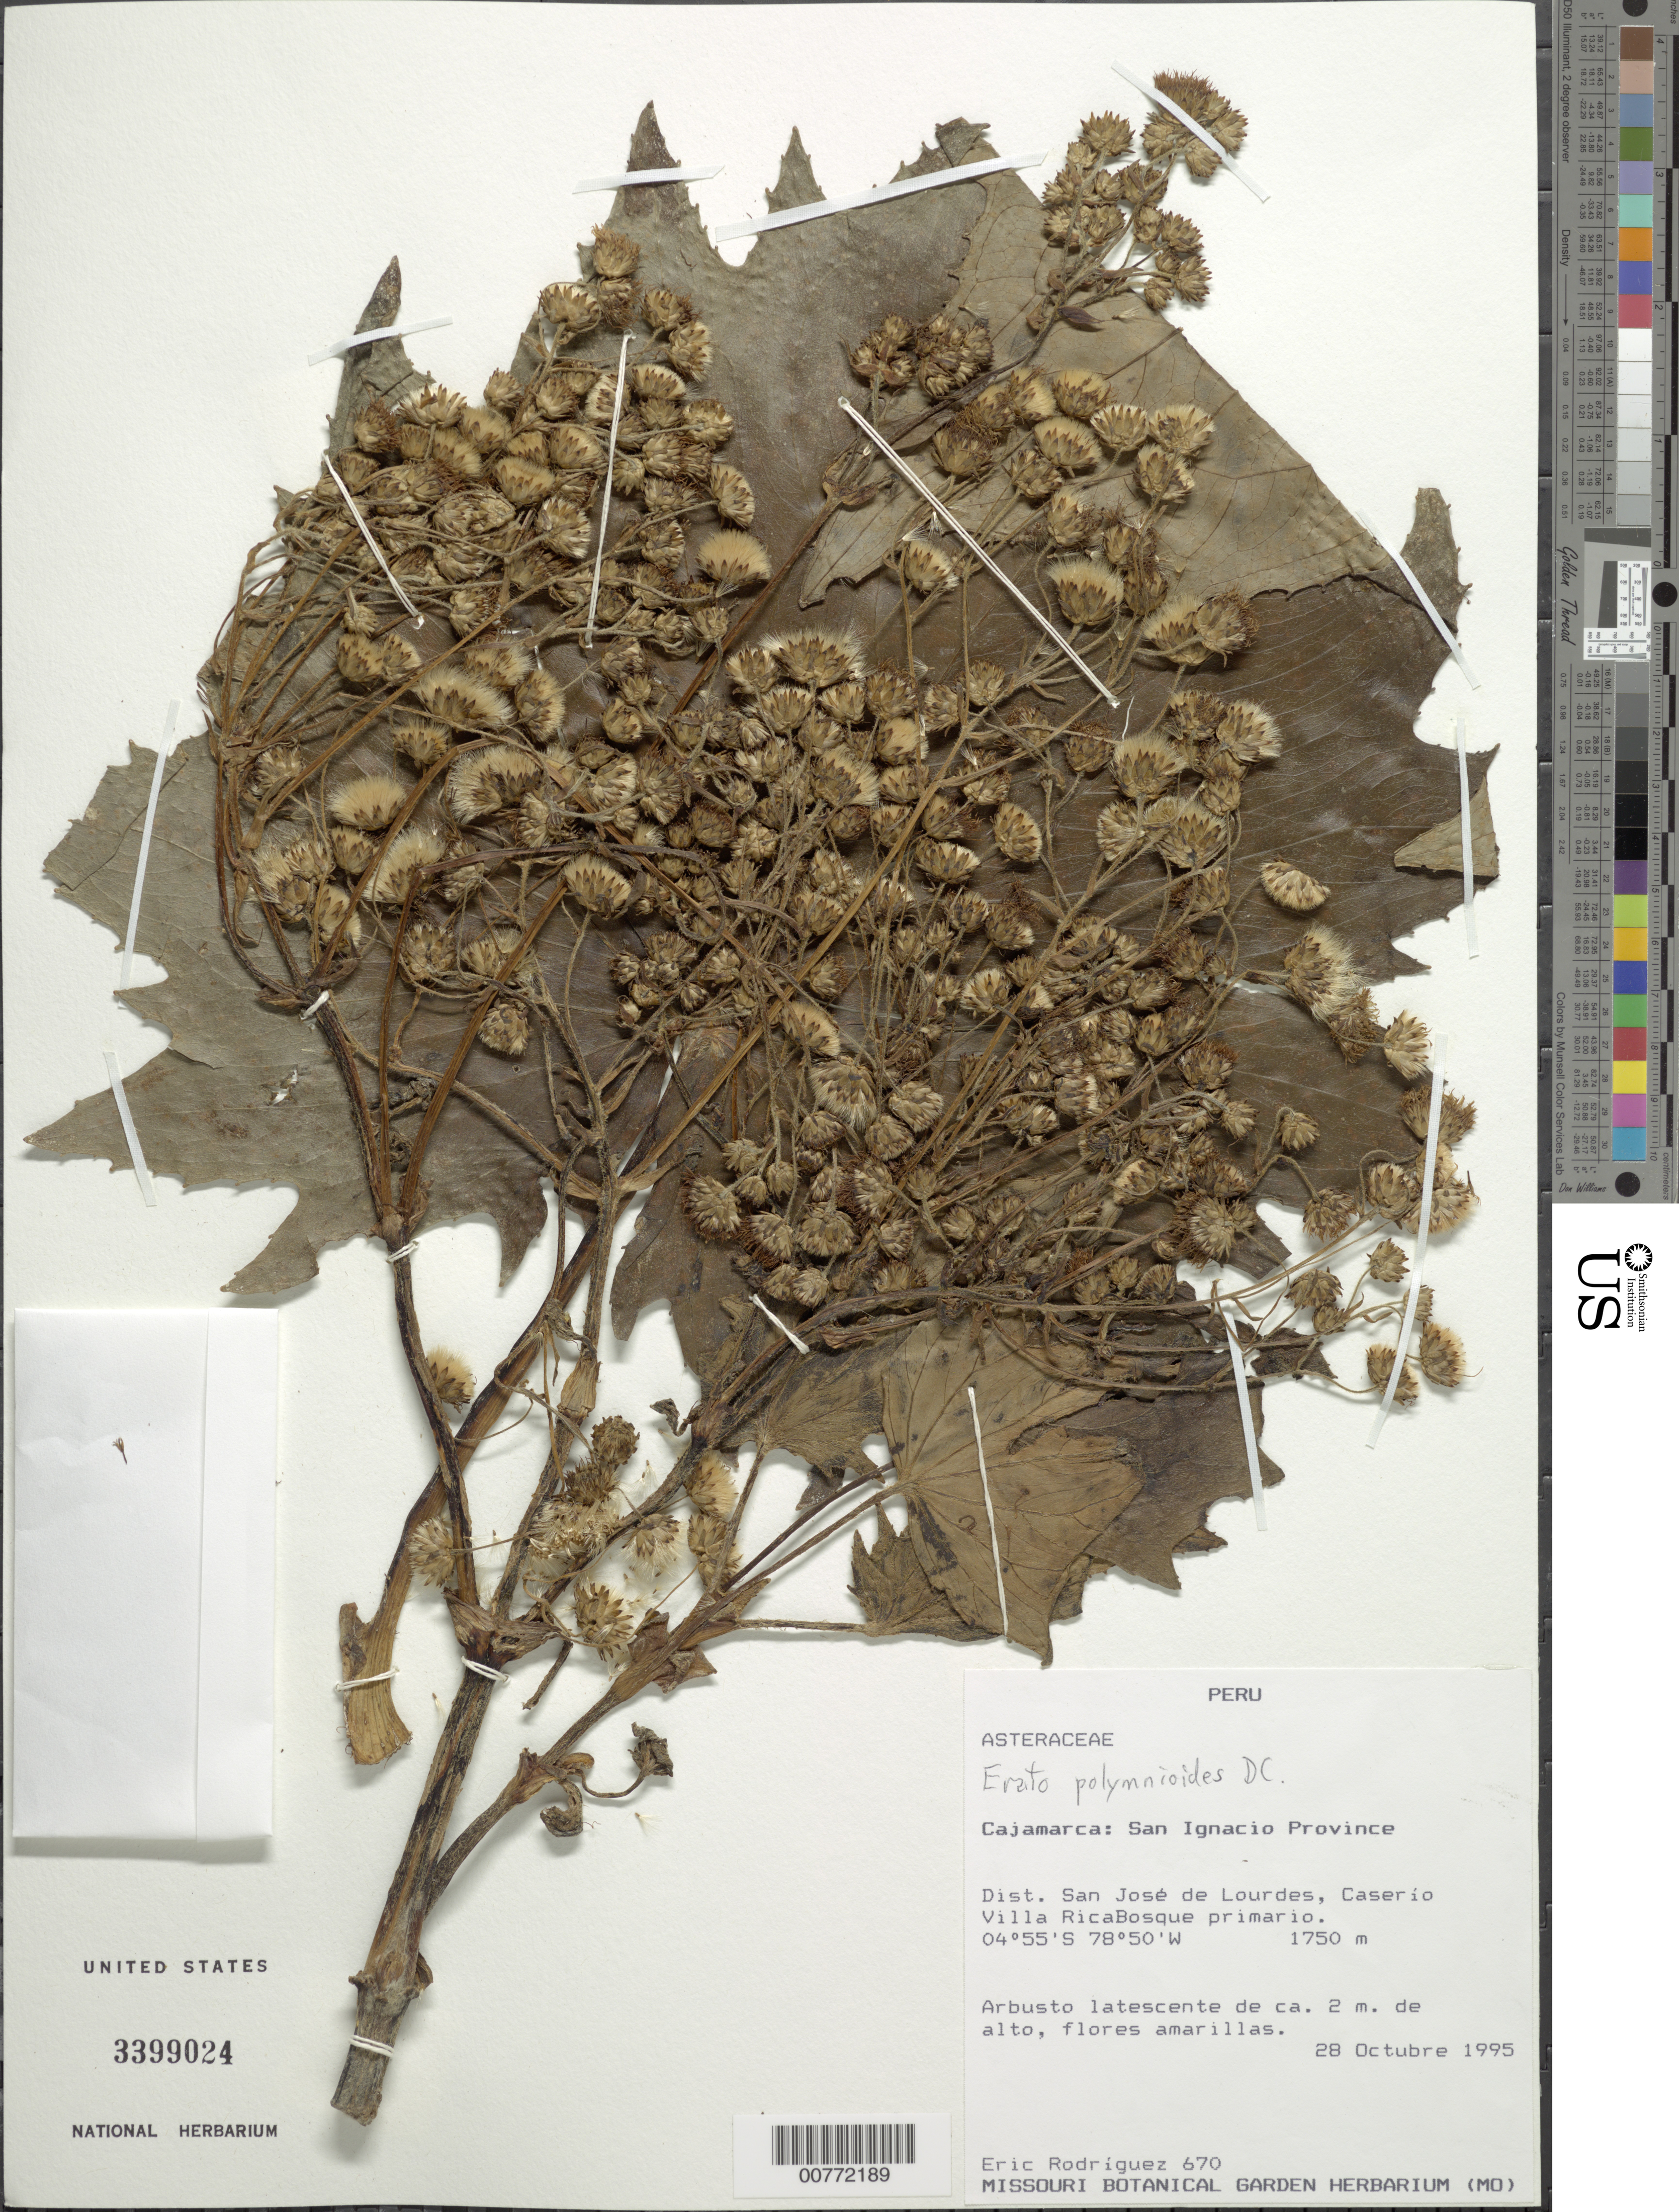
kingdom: Plantae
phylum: Tracheophyta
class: Magnoliopsida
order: Asterales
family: Asteraceae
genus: Erato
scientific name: Erato polymnioides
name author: DC.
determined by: Robinson, Harold E., (US)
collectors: E. Rodriguez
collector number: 670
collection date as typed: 28 October 1995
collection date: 1995-10-28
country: Peru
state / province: Cajamarca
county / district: San Ignacio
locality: Dist. San José de Lourdes, Caserío Villa Rica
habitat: Bosque primario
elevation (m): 1750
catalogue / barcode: US 3399024